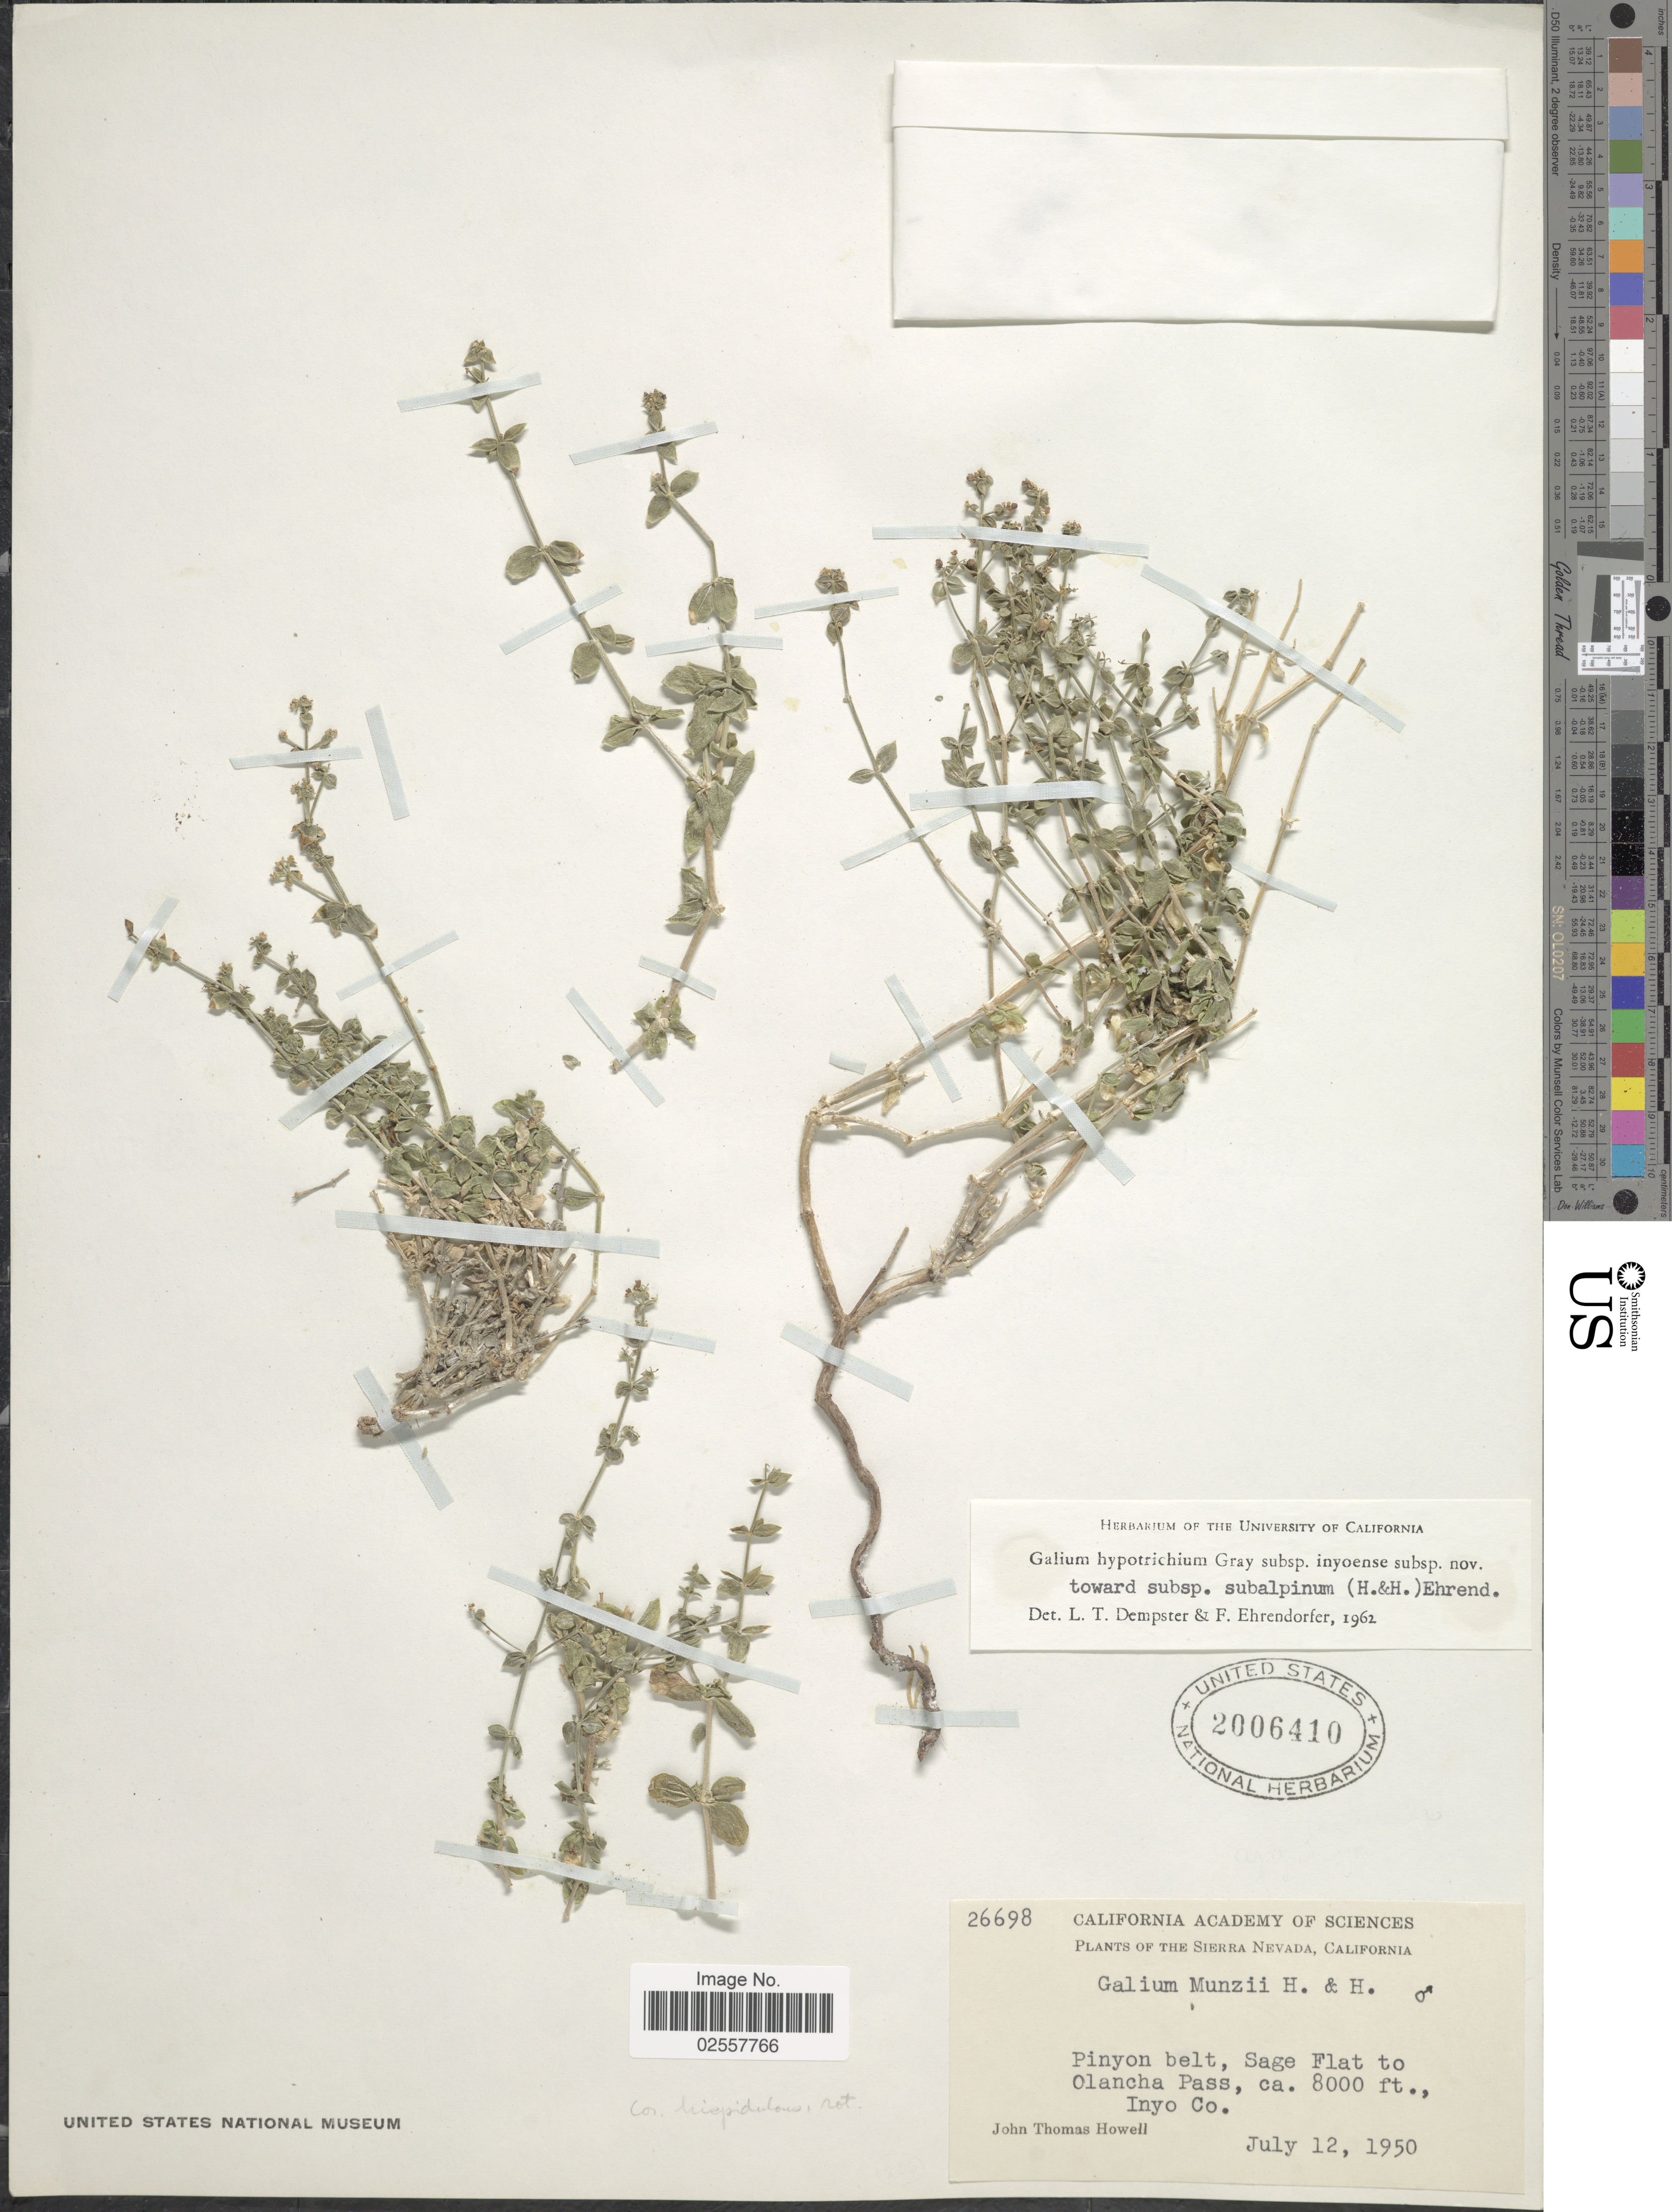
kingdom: Plantae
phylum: Tracheophyta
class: Magnoliopsida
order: Gentianales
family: Rubiaceae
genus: Galium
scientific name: Galium hypotrichium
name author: A. Gray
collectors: J. T. Howell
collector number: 26698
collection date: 1950-07-12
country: United States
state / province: California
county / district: Inyo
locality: Sierra Nevada. Pinyon belt, Sage Flat to Olancha Pass, Inyo Co.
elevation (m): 2438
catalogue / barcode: US 2006410